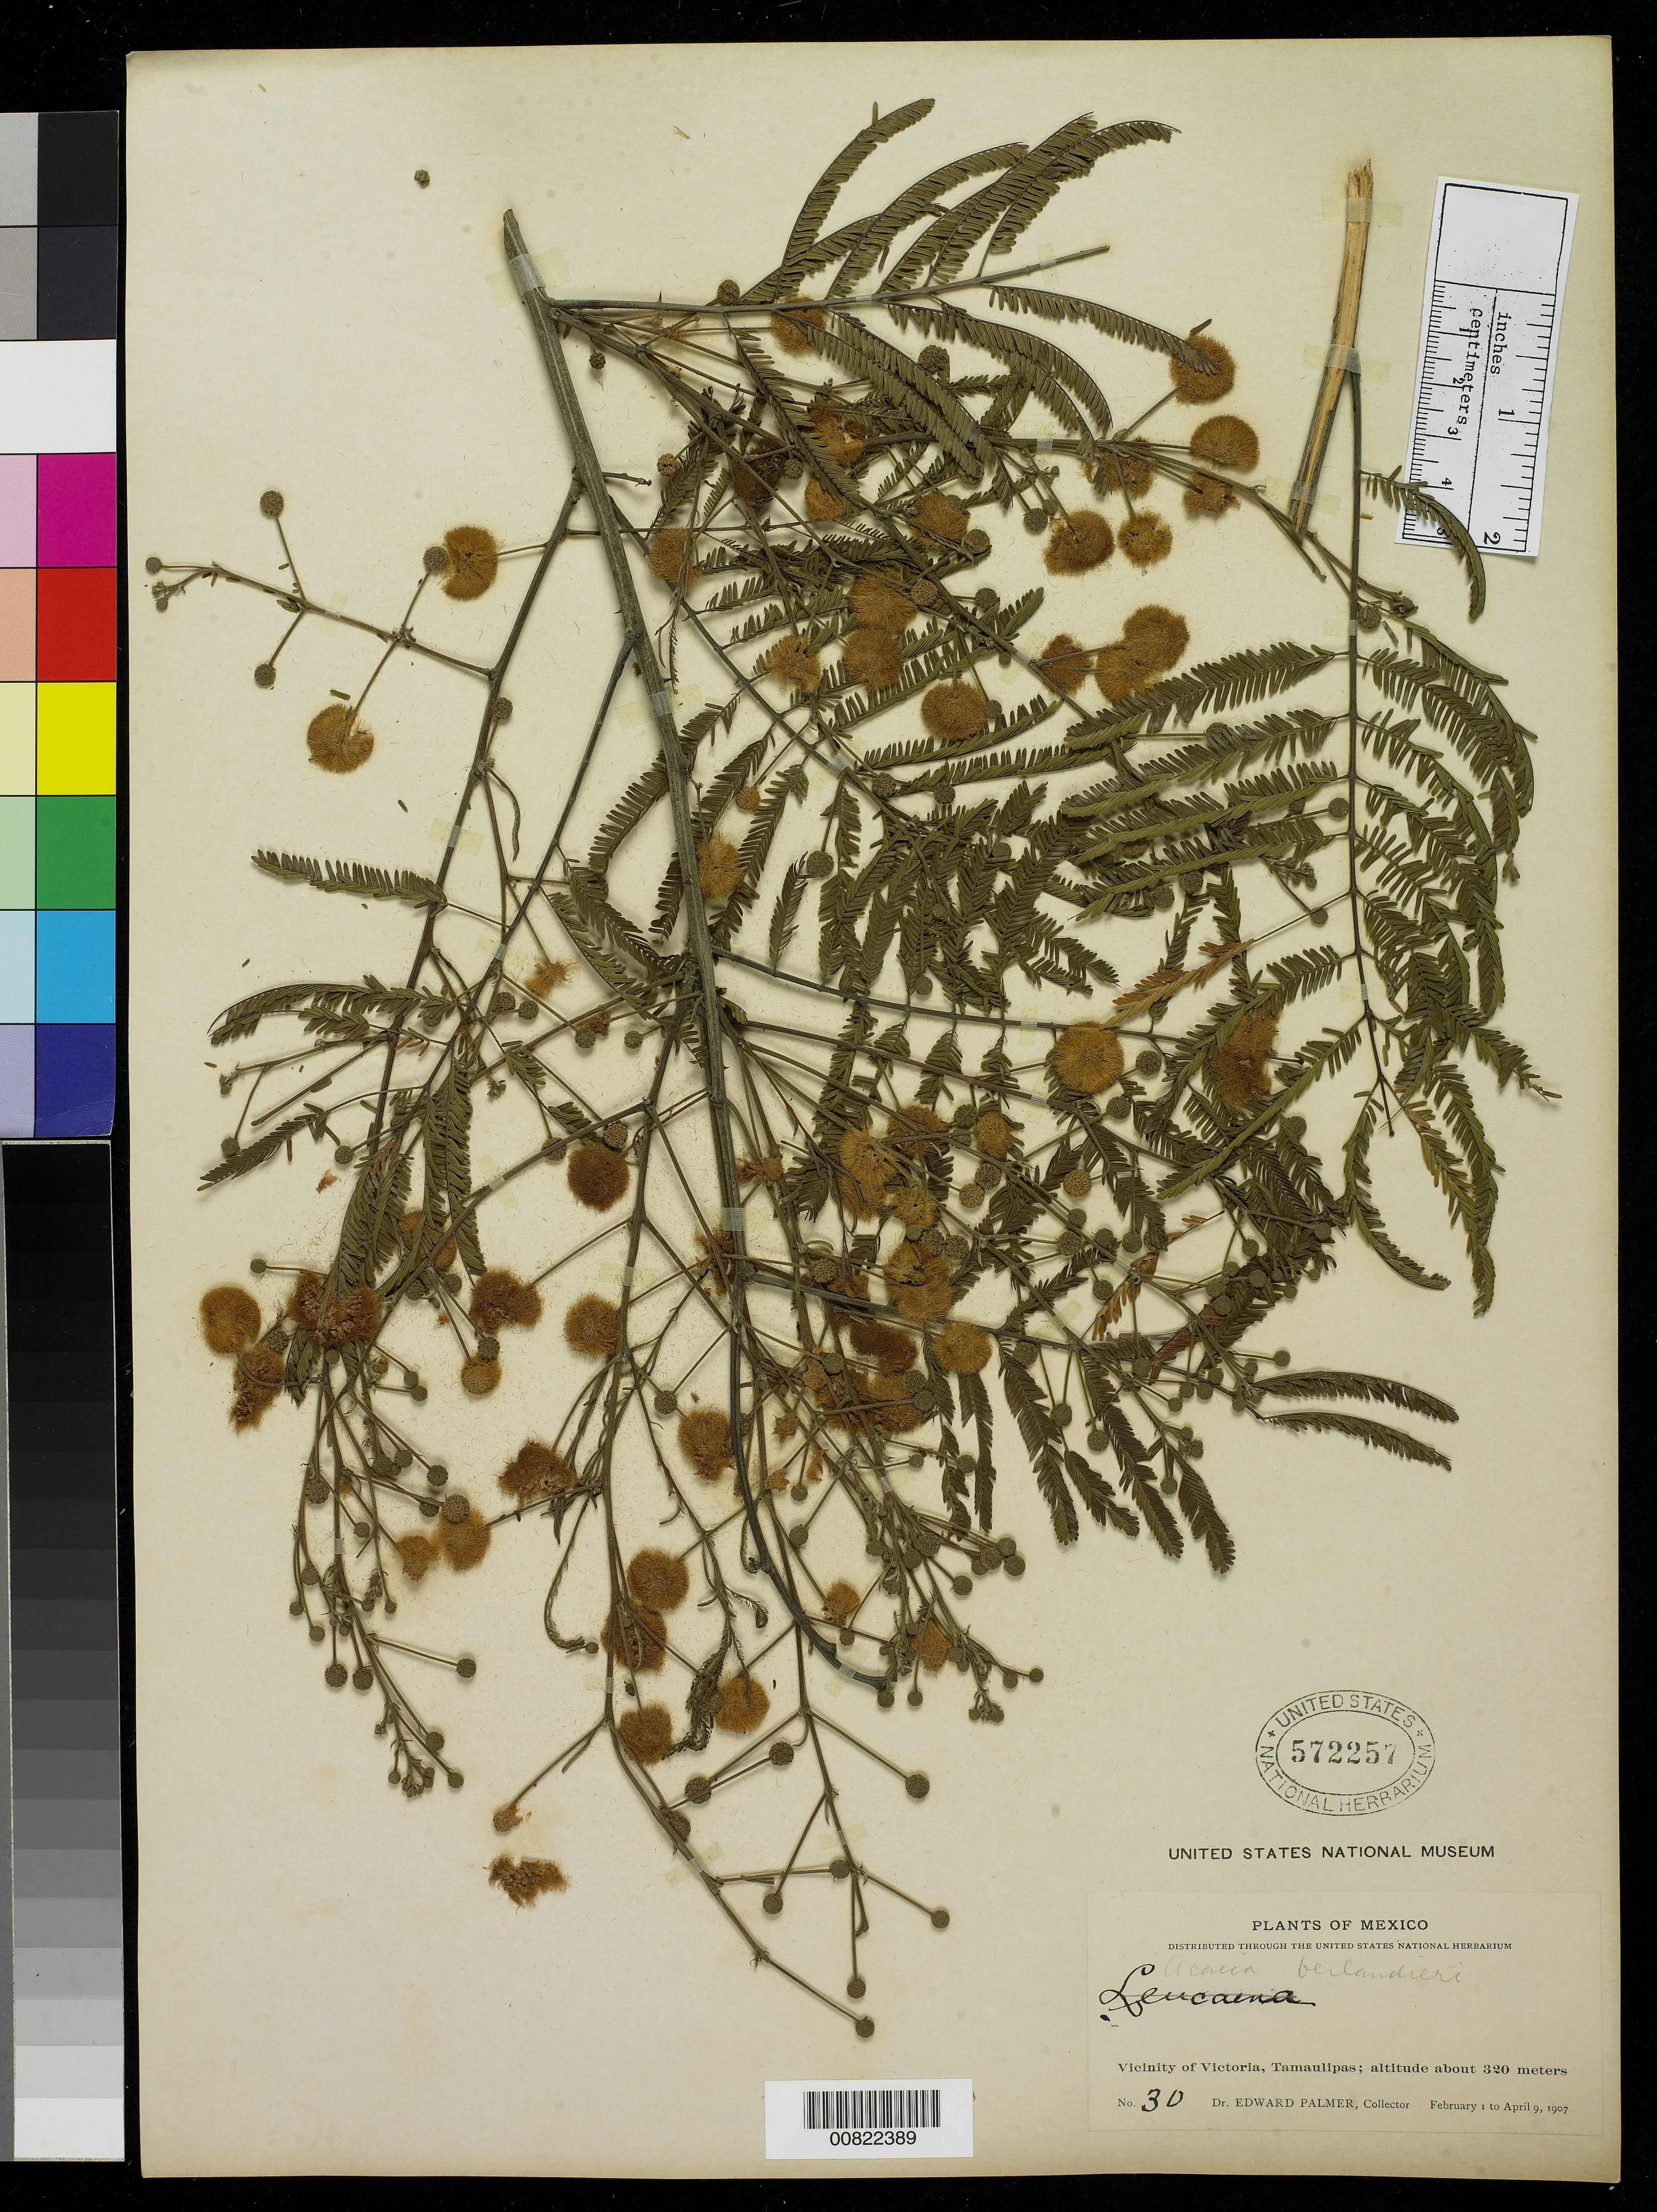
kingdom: Plantae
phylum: Tracheophyta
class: Magnoliopsida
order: Fabales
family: Fabaceae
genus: Senegalia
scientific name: Senegalia berlandieri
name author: (Benth.) Britton & Rose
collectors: E. Palmer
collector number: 30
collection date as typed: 01 Feb 1907 to 09 Apr 1907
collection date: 1907-02-01/1907-04-09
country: Mexico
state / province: Tamaulipas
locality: Vicinity of Victoria.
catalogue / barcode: US 572257